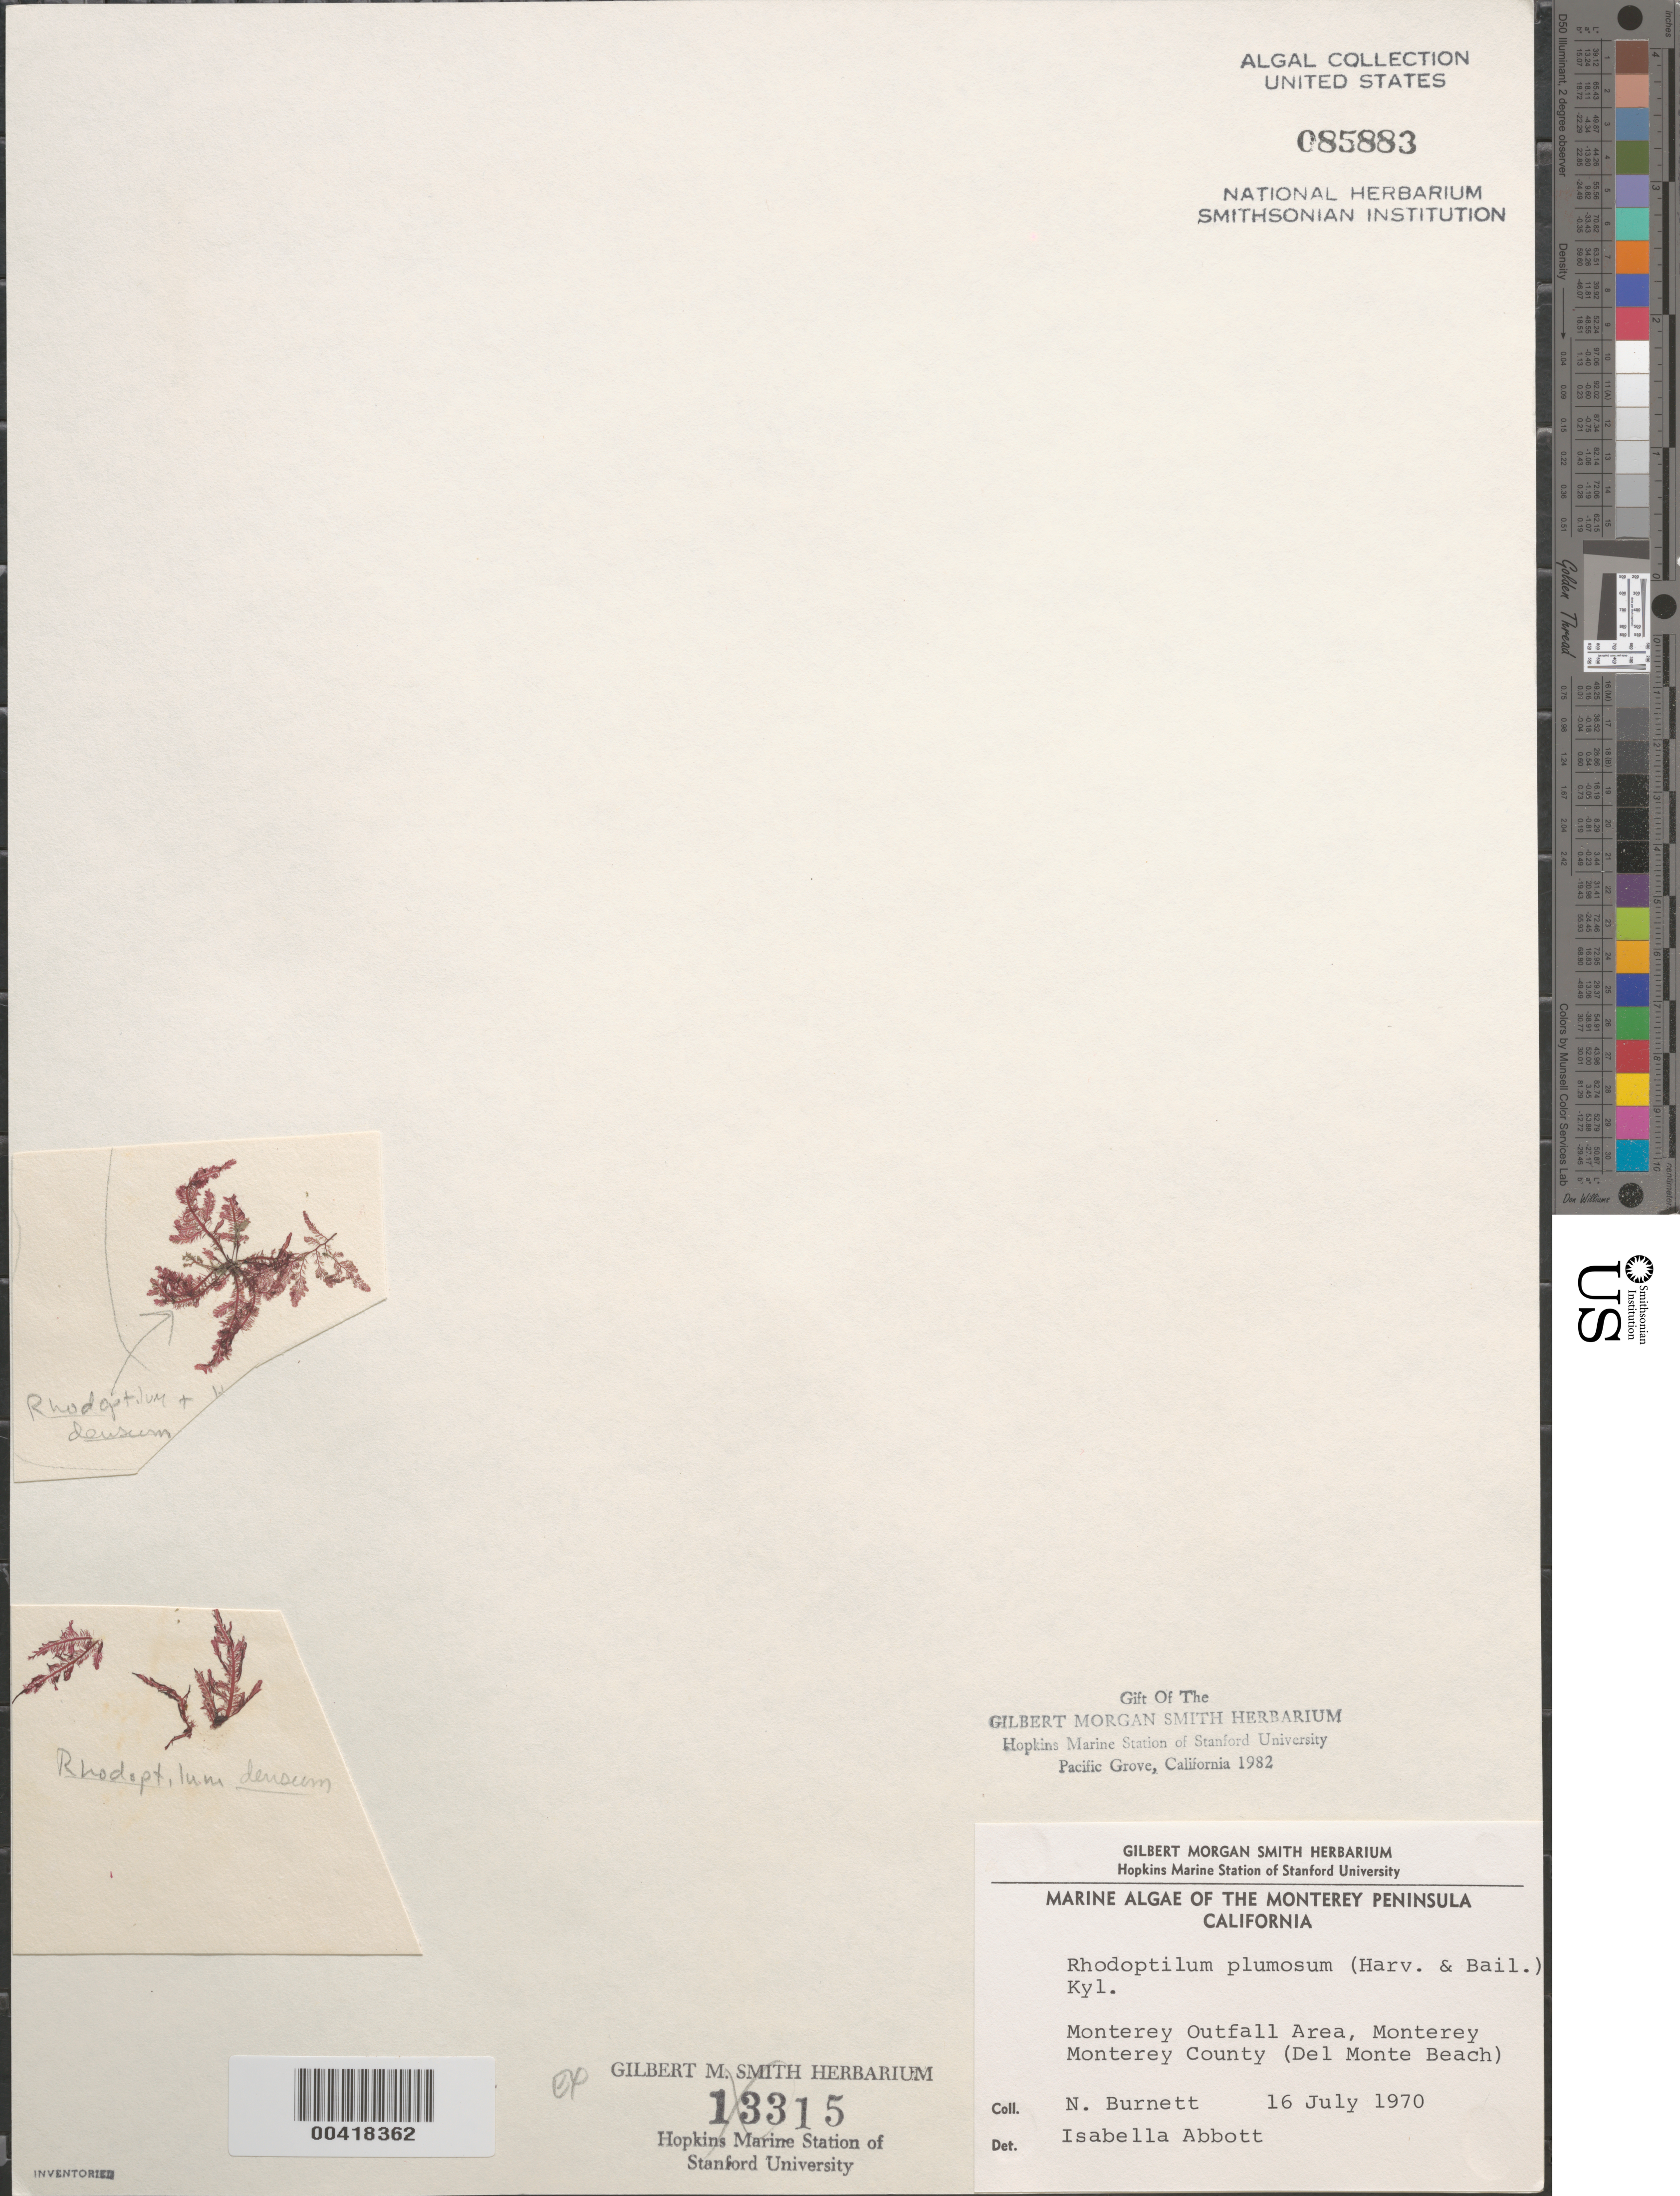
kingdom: Plantae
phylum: Rhodophyta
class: Florideophyceae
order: Ceramiales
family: Dasyaceae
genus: Rhodoptilum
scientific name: Rhodoptilum plumosum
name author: (Harv. & Bail.) Kylin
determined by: Abbott, Isabella A.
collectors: N. Burnett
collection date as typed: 16 Jul 1970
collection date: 1970-07-16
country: United States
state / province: California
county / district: Monterey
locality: Monterey outfall area, Del Monte Beach, Monterey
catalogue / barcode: US 85883